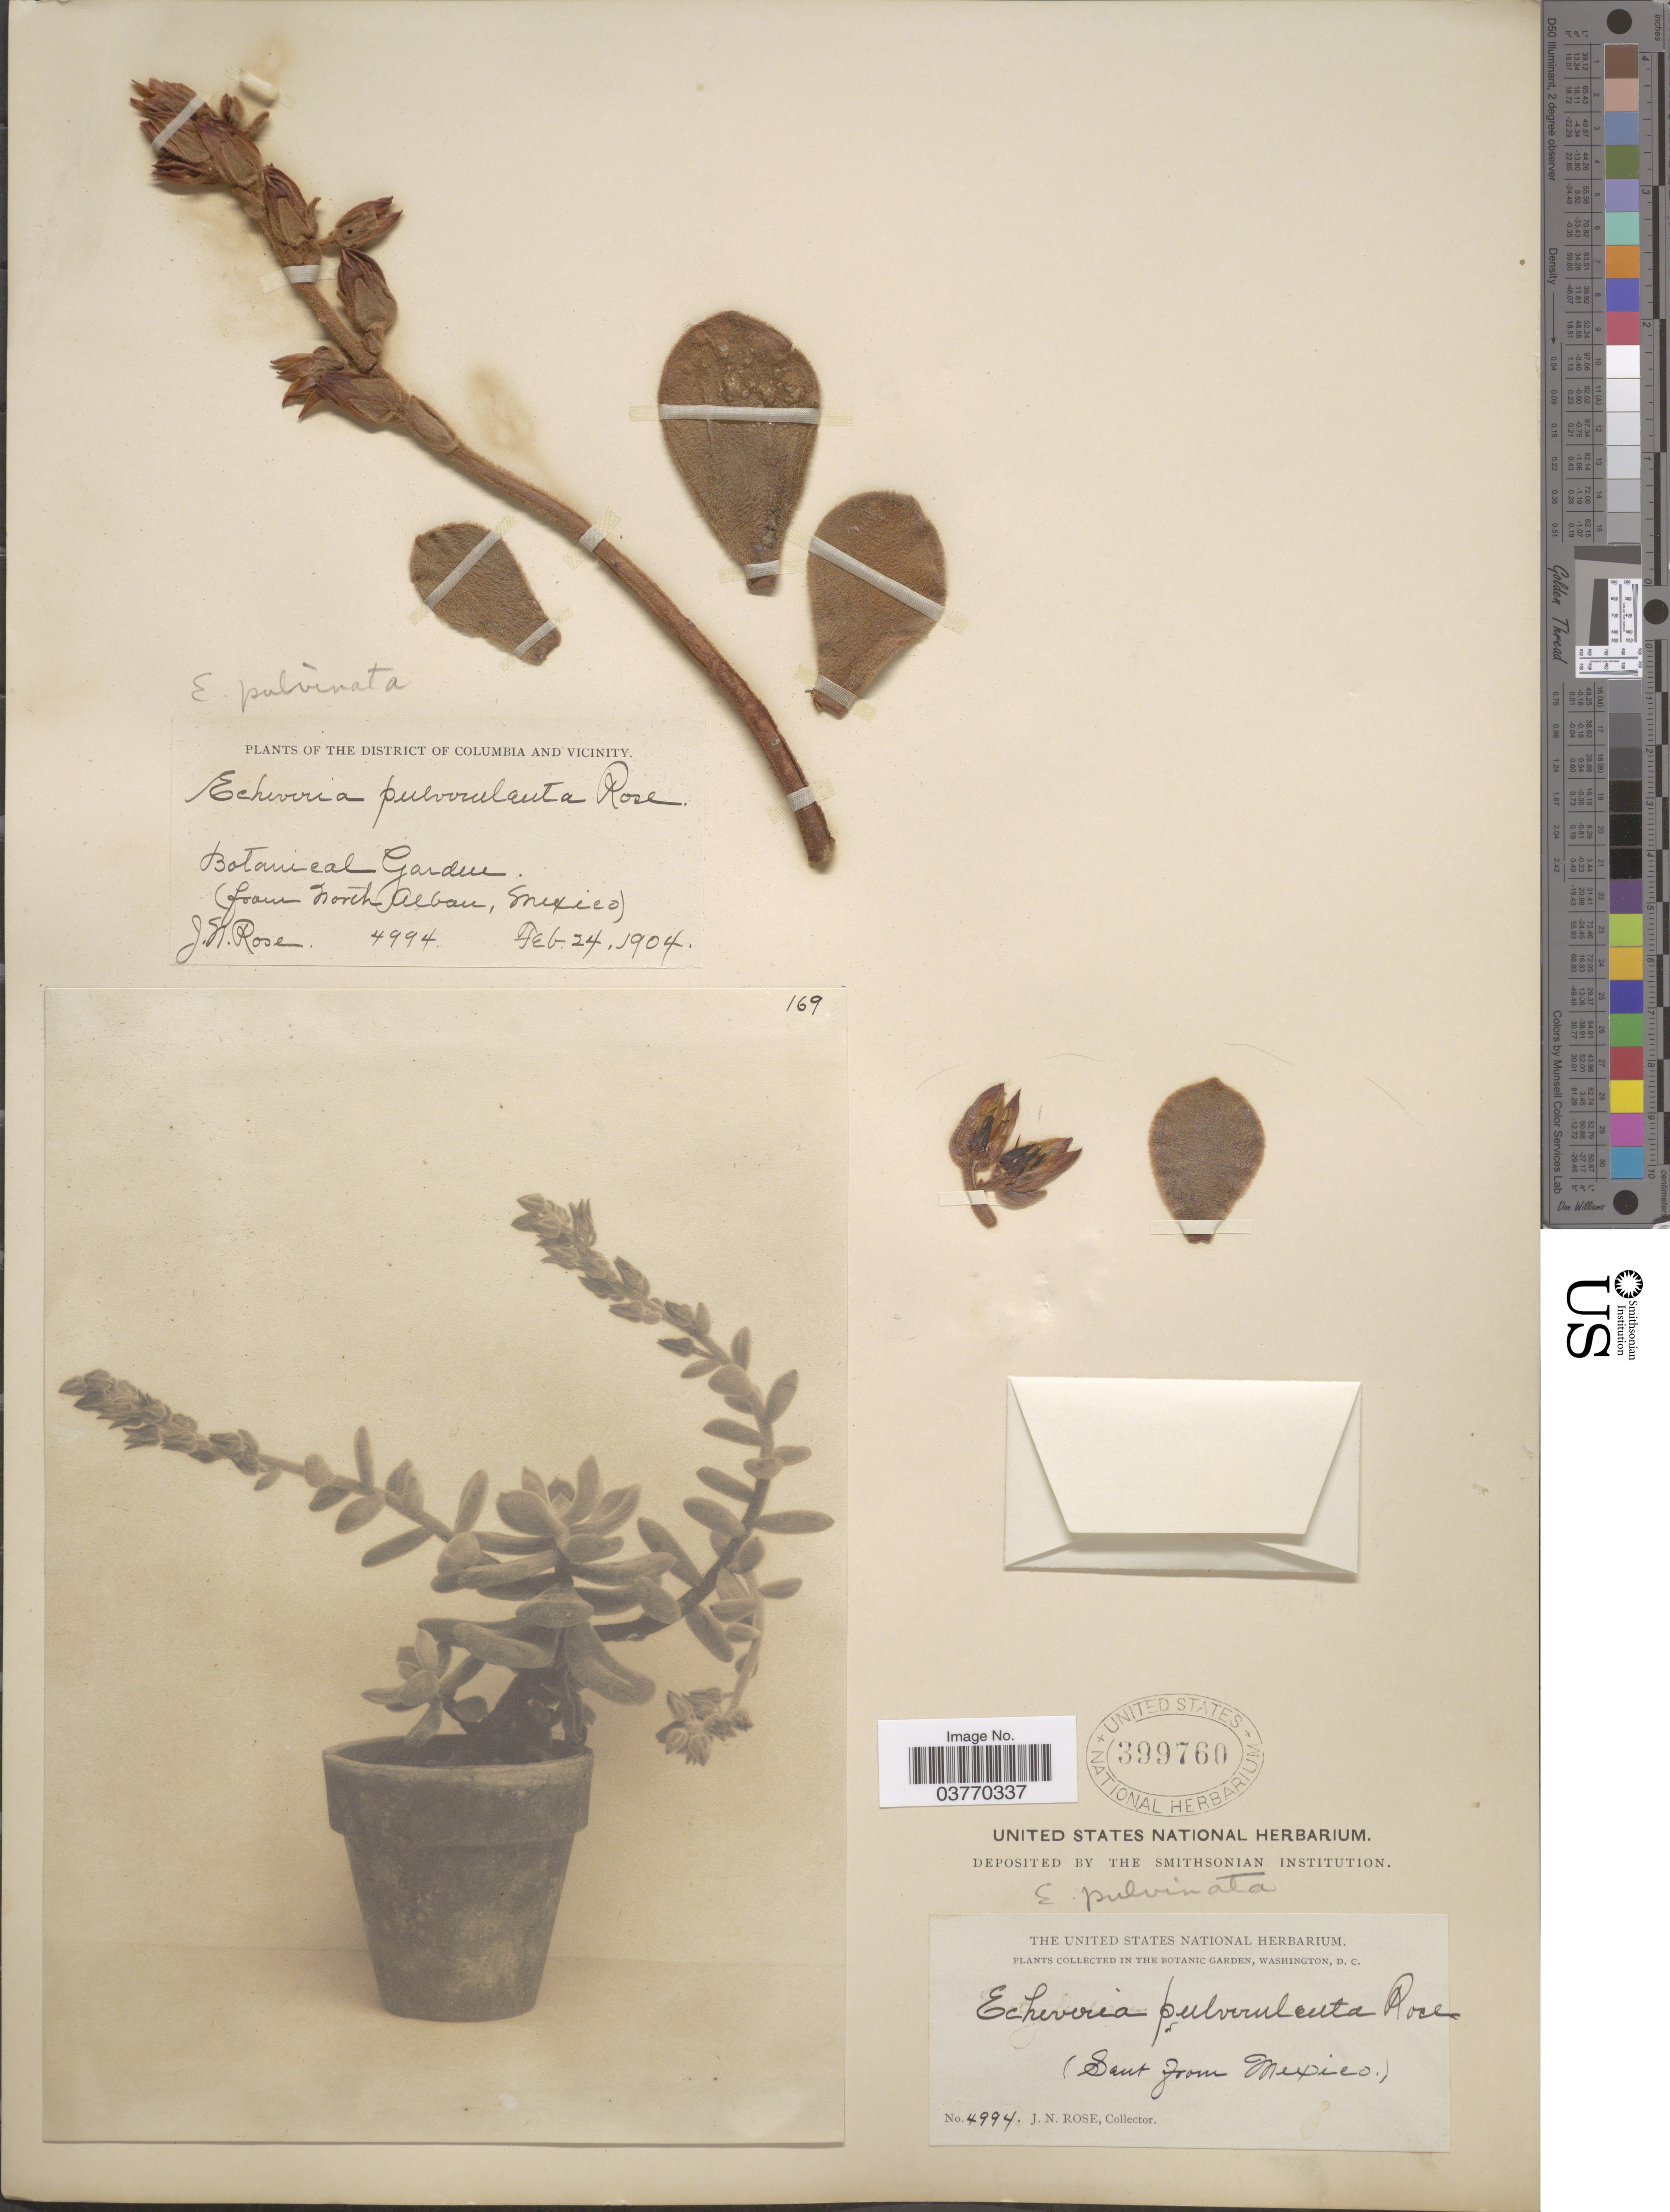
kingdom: Plantae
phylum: Tracheophyta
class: Magnoliopsida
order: Saxifragales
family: Crassulaceae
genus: Echeveria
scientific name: Echeveria pulvinata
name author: Rose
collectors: J. N. Rose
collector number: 4994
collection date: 1904-02-24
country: United States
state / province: District of Columbia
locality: Botanical Garden.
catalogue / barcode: US 399760